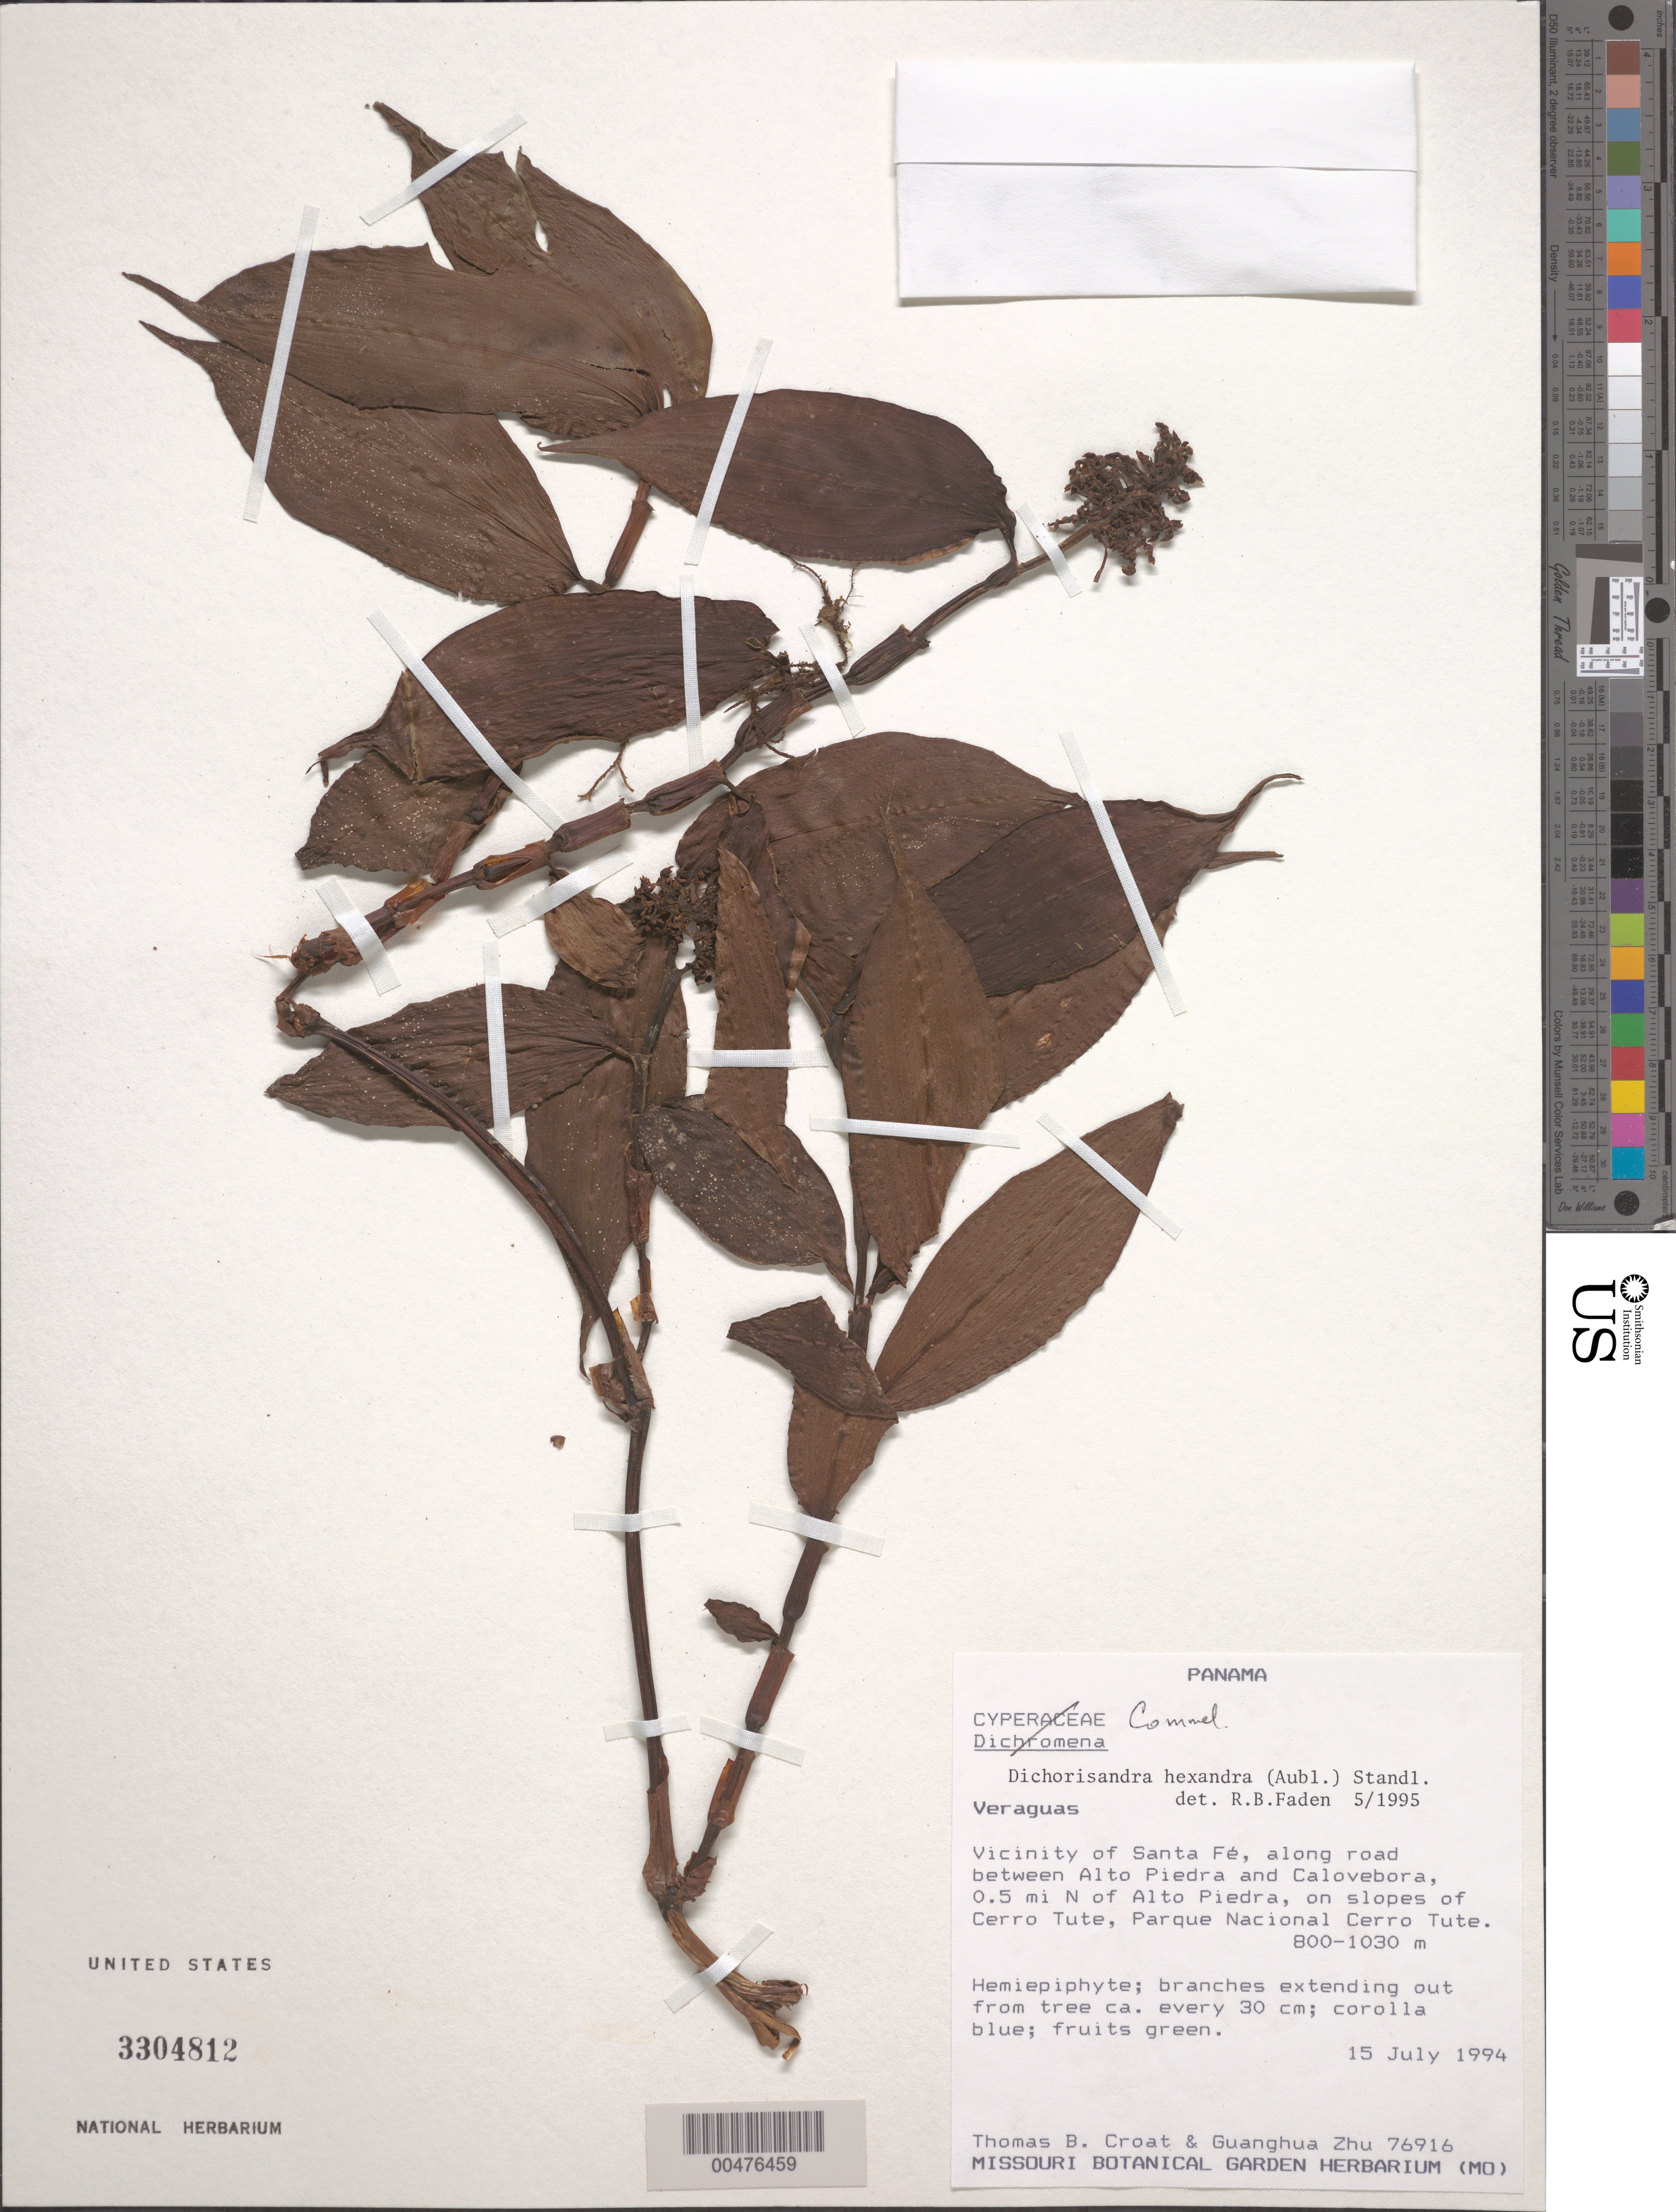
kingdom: Plantae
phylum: Tracheophyta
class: Liliopsida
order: Commelinales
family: Commelinaceae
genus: Dichorisandra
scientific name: Dichorisandra hexandra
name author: (Aubl.) Standl.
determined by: Faden, Robert B., (US), Smithsonian Institution - National Museum of Natural History (UNITED STATES)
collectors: T. B. Croat & G. H. Zhu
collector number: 76916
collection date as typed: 15 Jul 1994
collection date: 1994-07-15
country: Panama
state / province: Veraguas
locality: Santa Fe, between Alto Peidra and Calovebora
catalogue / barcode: US 3304812